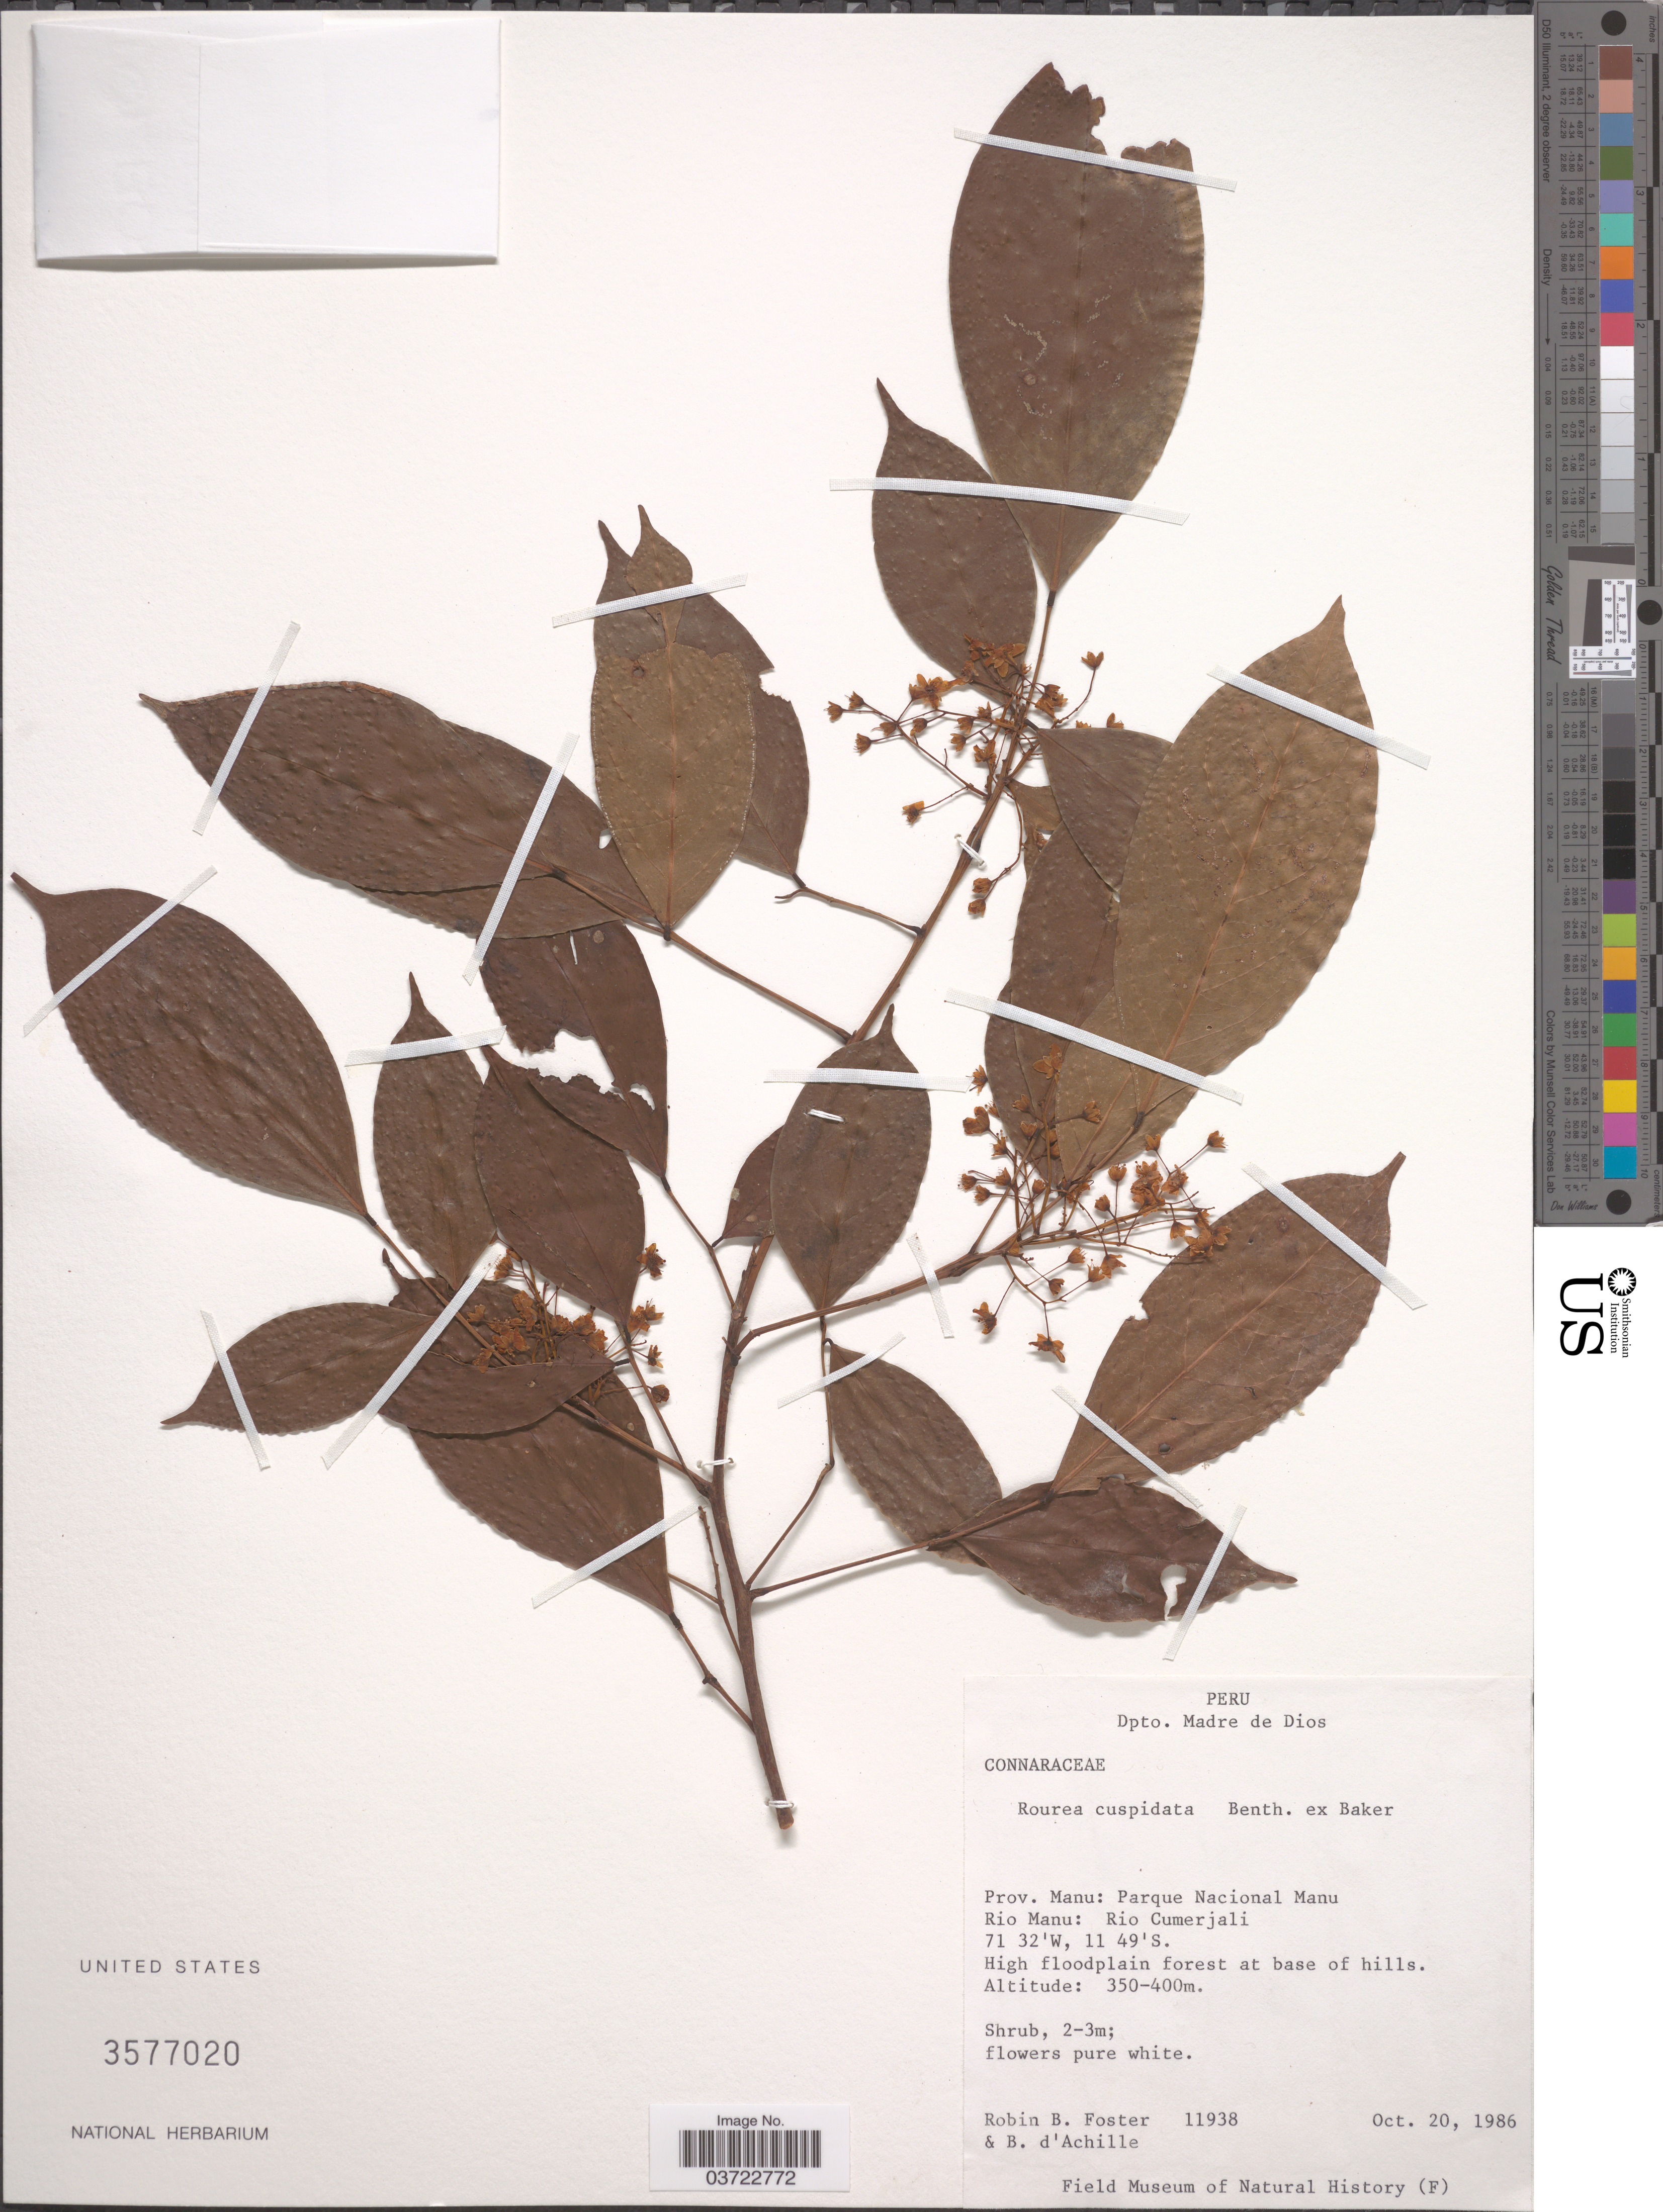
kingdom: Plantae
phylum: Tracheophyta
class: Magnoliopsida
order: Oxalidales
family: Connaraceae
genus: Rourea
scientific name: Rourea cuspidata var. cuspidata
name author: Benth. ex Baker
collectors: R. B. Foster & B. d'Achille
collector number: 11938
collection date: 1986-10-20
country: Peru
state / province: Madre de Dios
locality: Dpto. Madre de Dios. Prov. Manu: Parque Nacional Manu. Rio Manu: Rio Cumerjali.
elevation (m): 350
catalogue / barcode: US 3577020